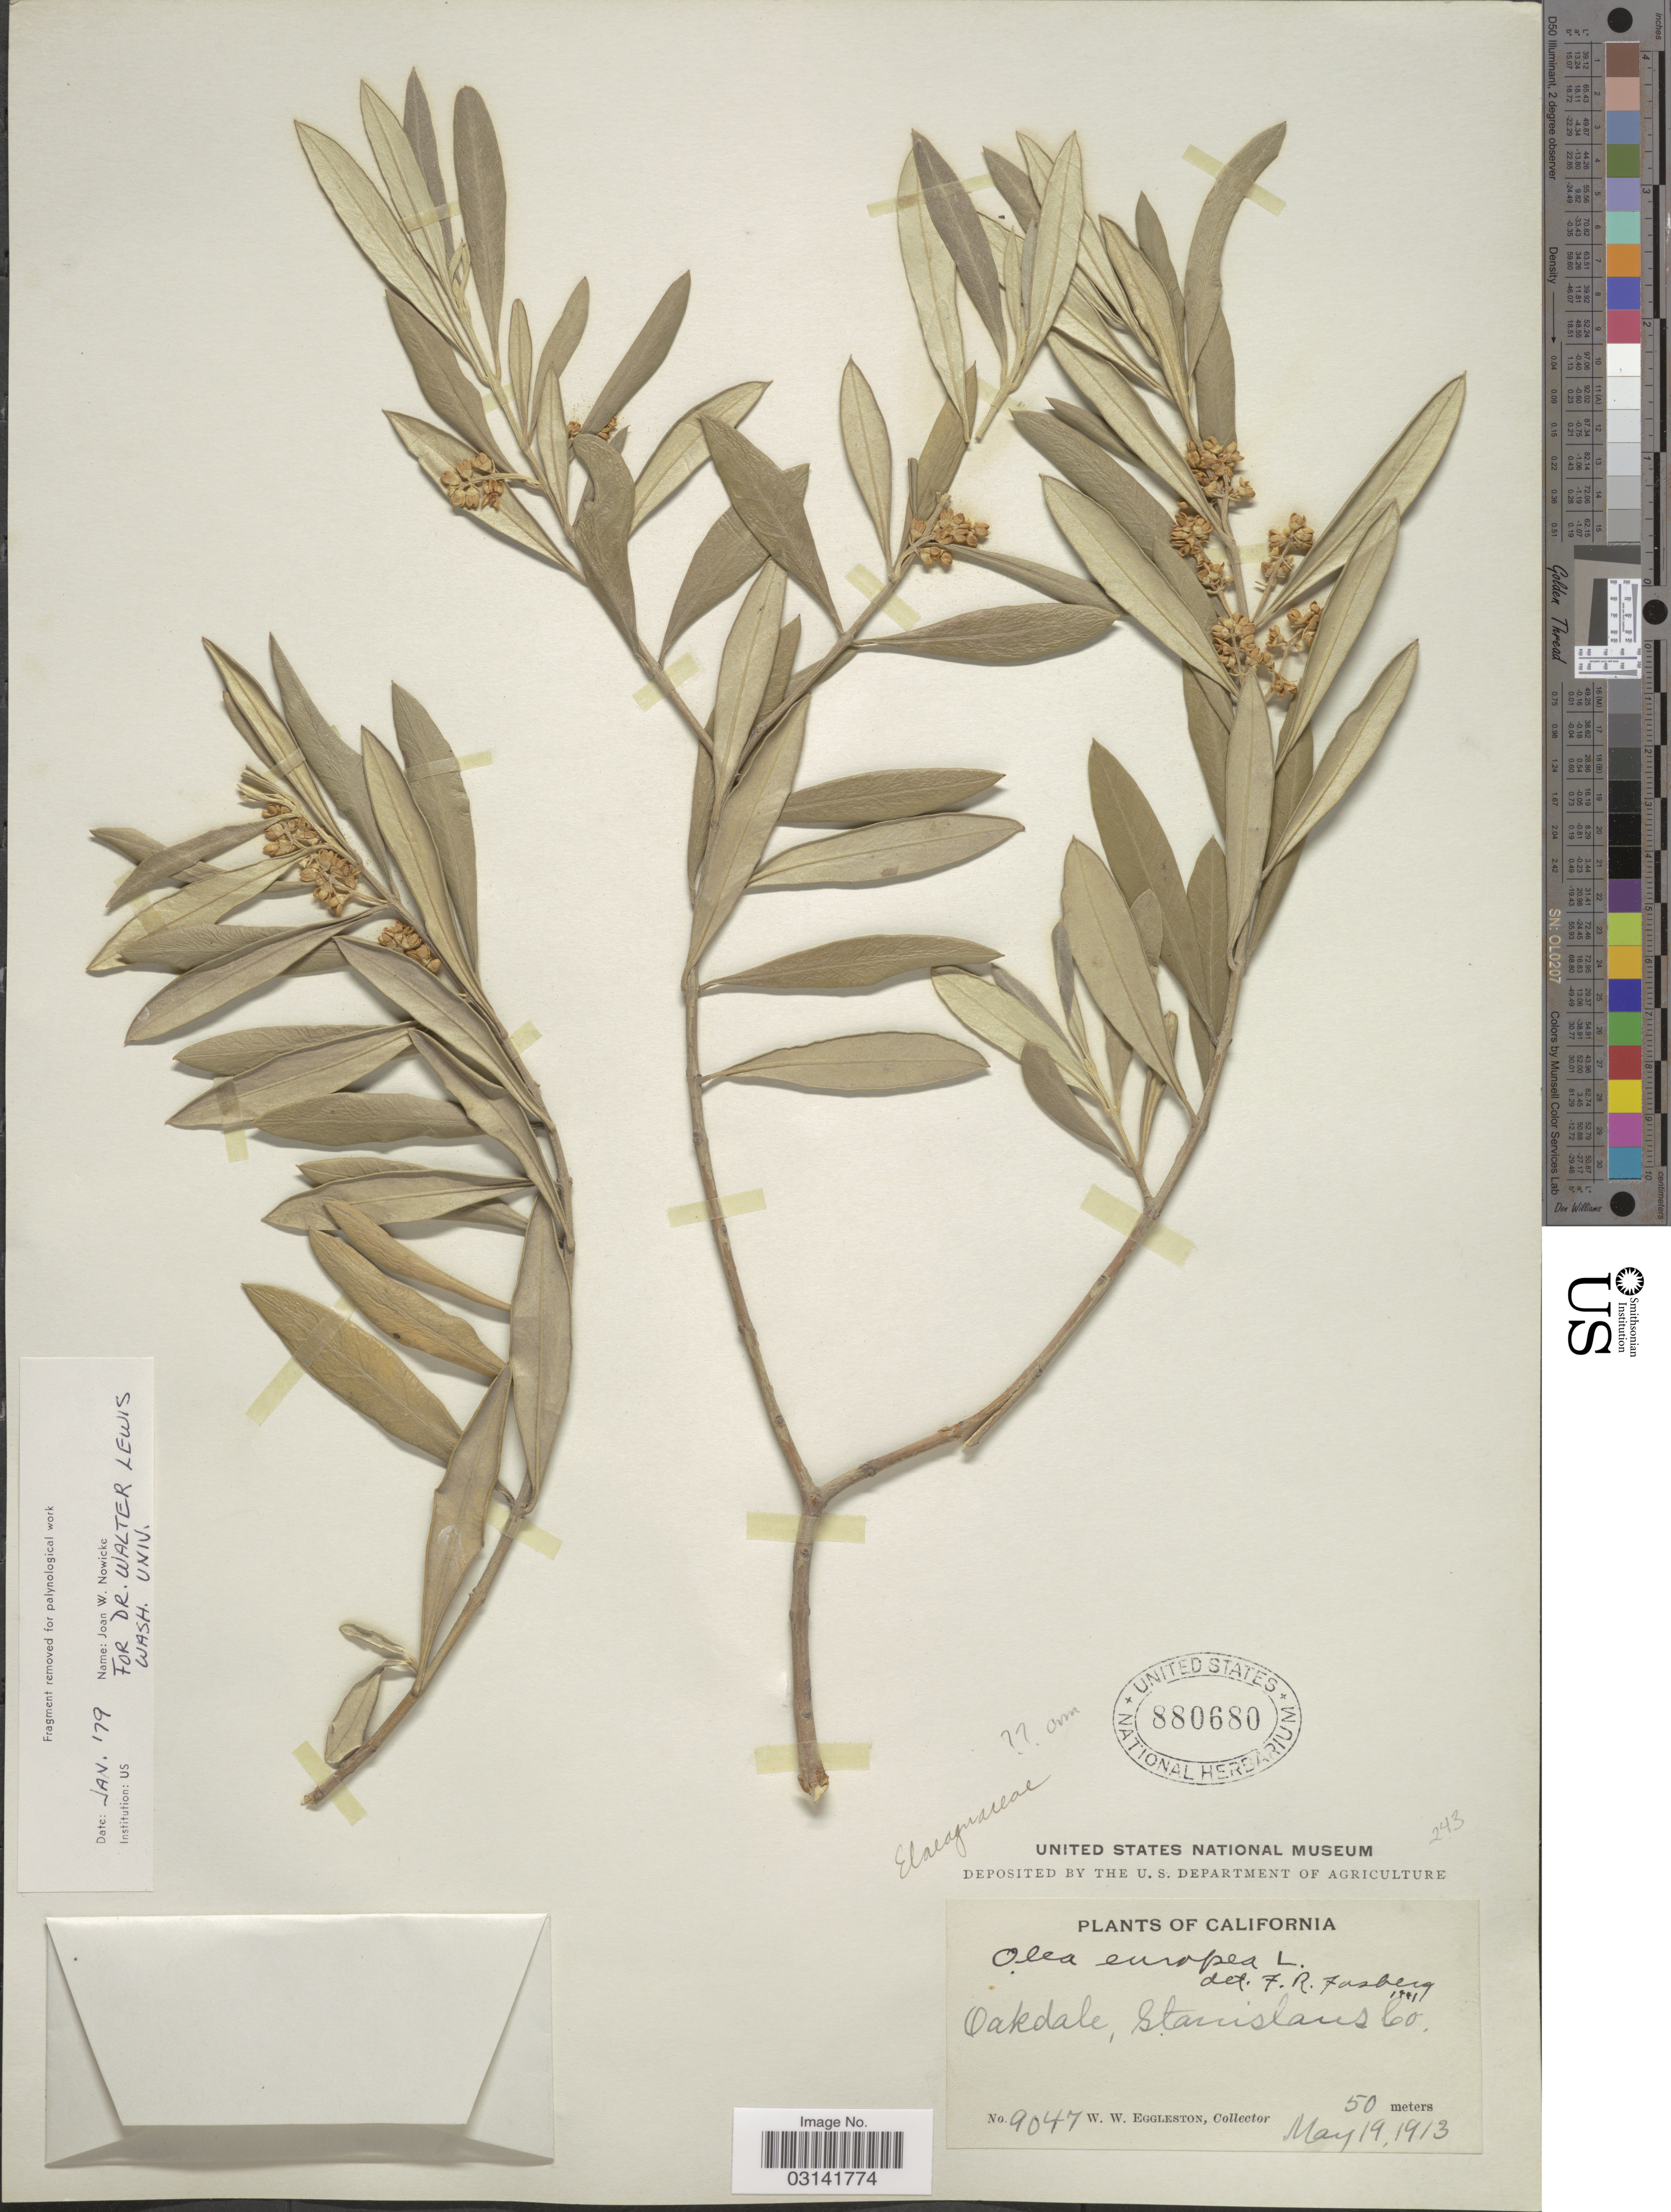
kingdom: Plantae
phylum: Tracheophyta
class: Magnoliopsida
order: Lamiales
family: Oleaceae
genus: Olea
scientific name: Olea europaea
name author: L.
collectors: W. W. Eggleston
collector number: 9047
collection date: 1913-05-19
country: United States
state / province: California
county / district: Stanislaus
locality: Oakdale, Stanislaus Co.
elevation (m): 50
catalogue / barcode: US 880680